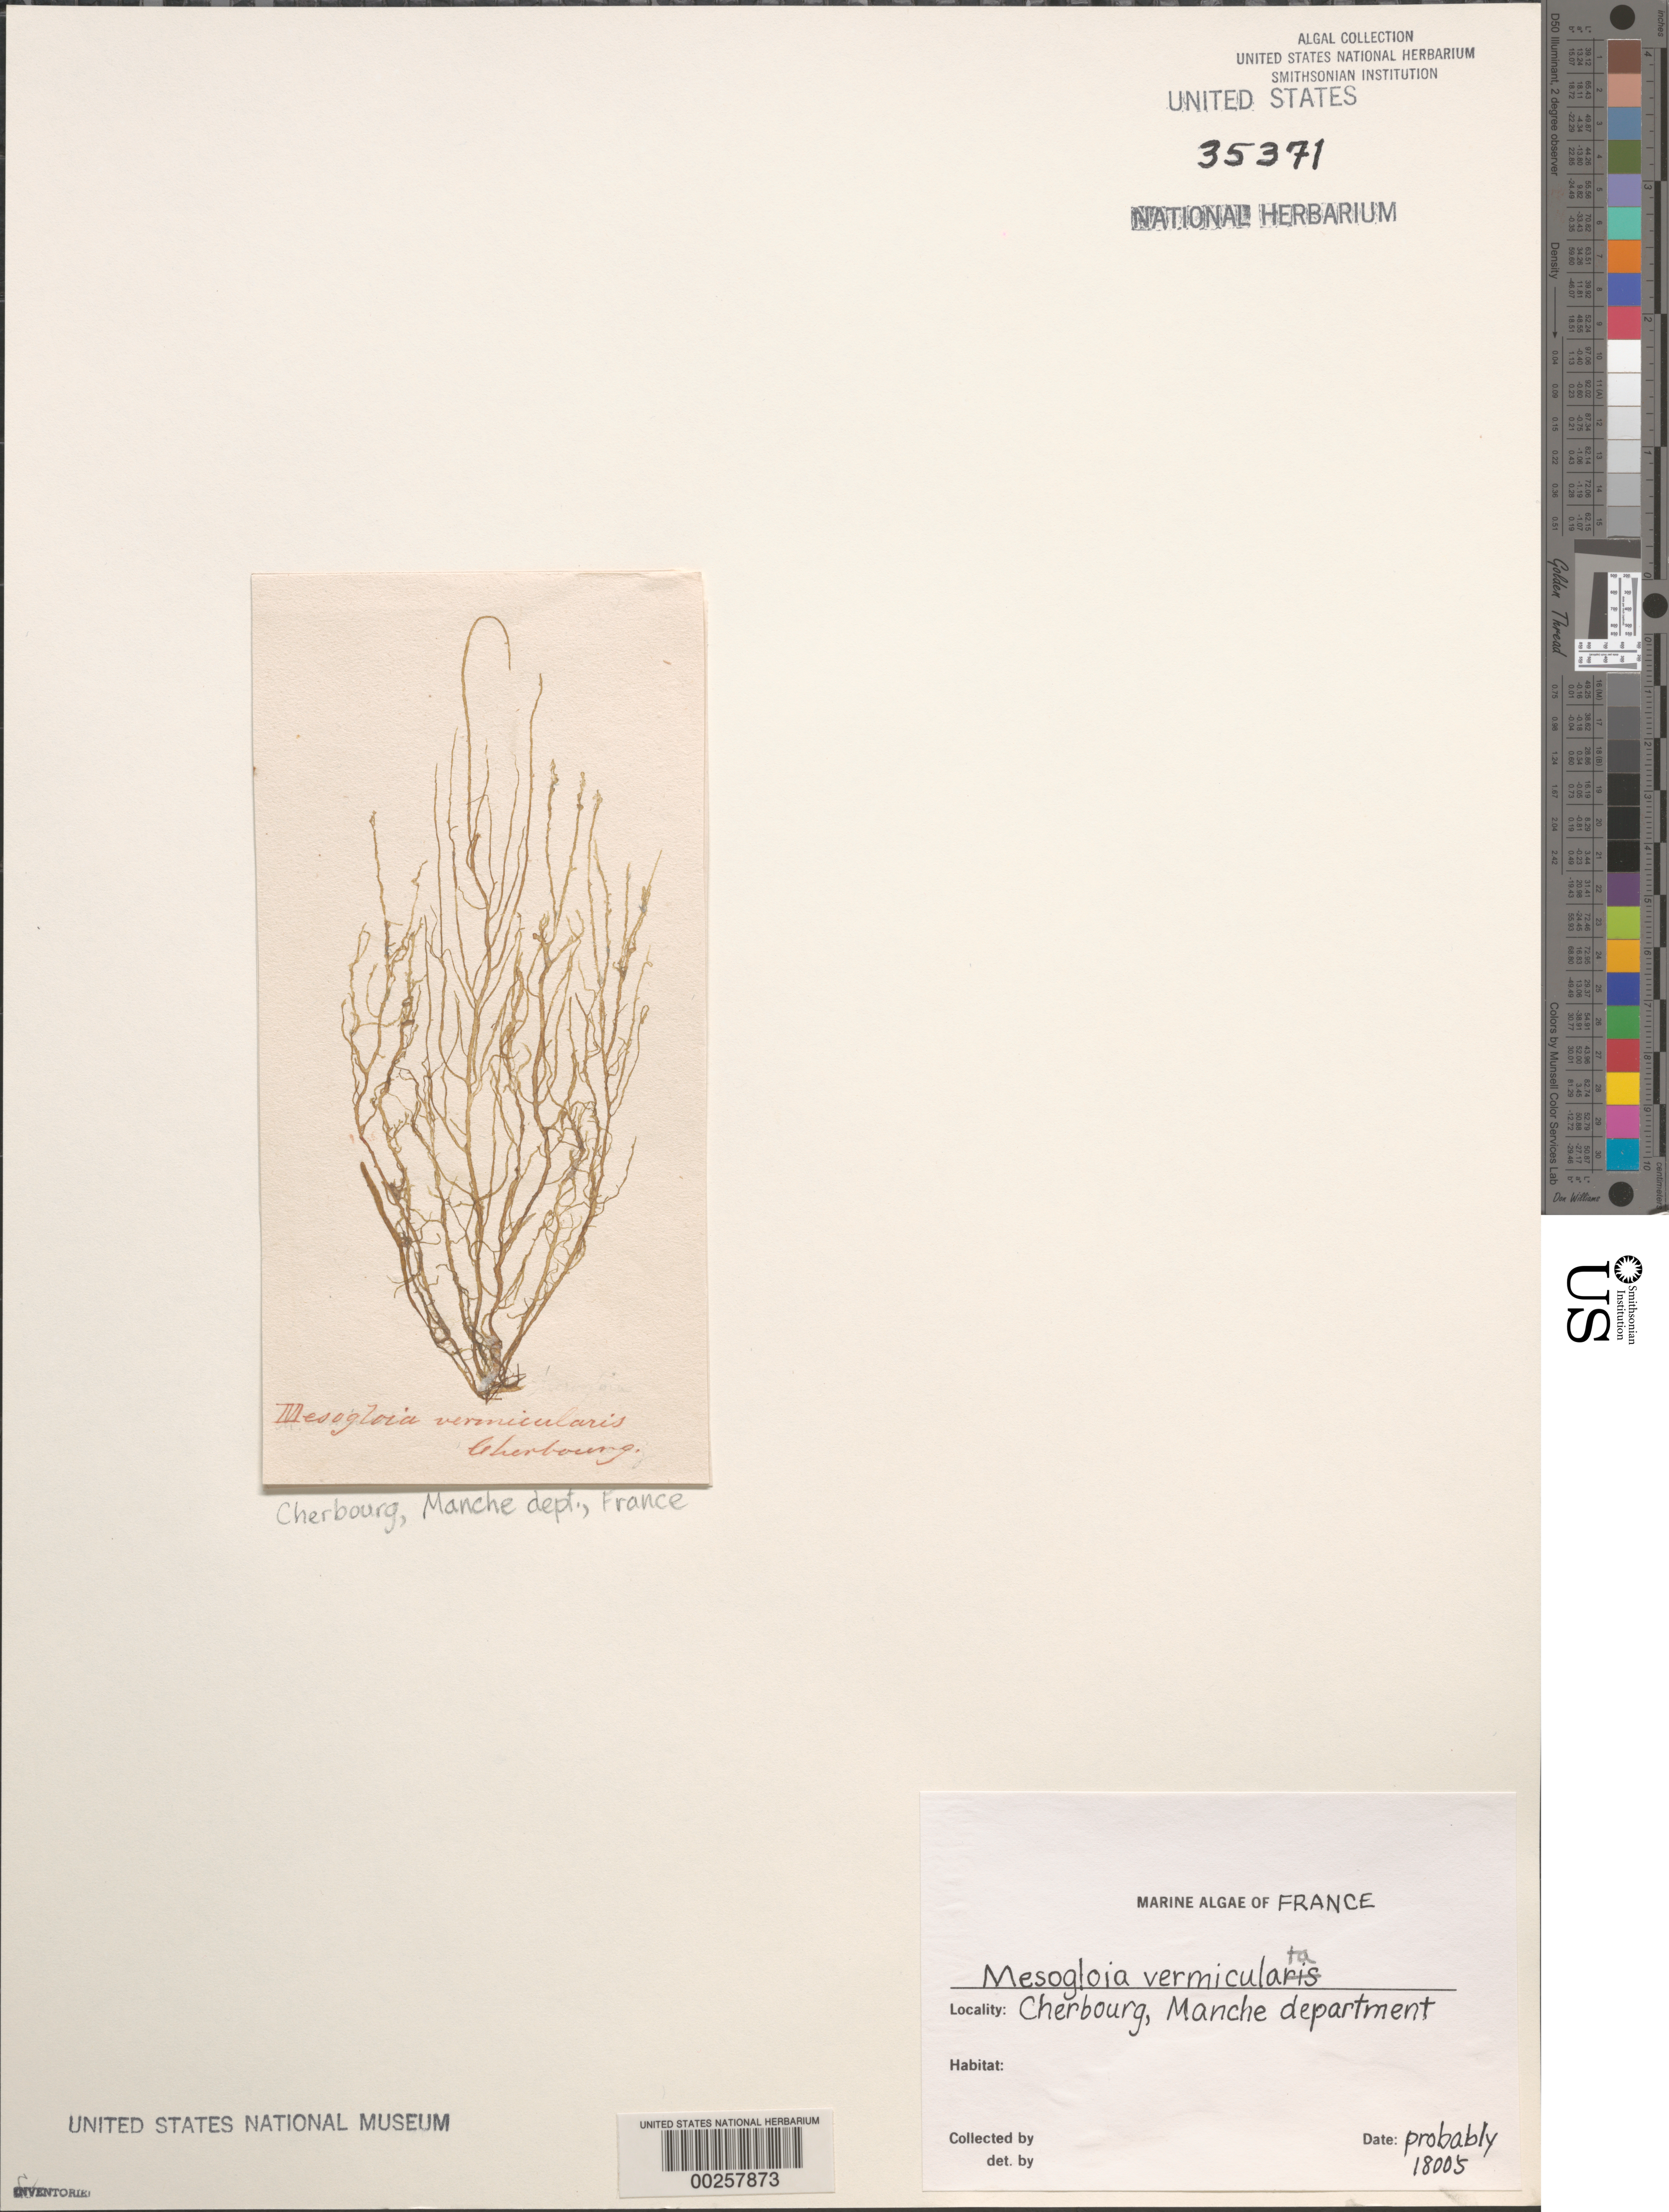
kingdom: Chromista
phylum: Ochrophyta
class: Phaeophyceae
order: Ectocarpales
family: Chordariaceae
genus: Mesogloia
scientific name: Mesogloia vermiculata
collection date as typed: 18--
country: France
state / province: Normandie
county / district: Manche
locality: Cherbourg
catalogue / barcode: US 35371